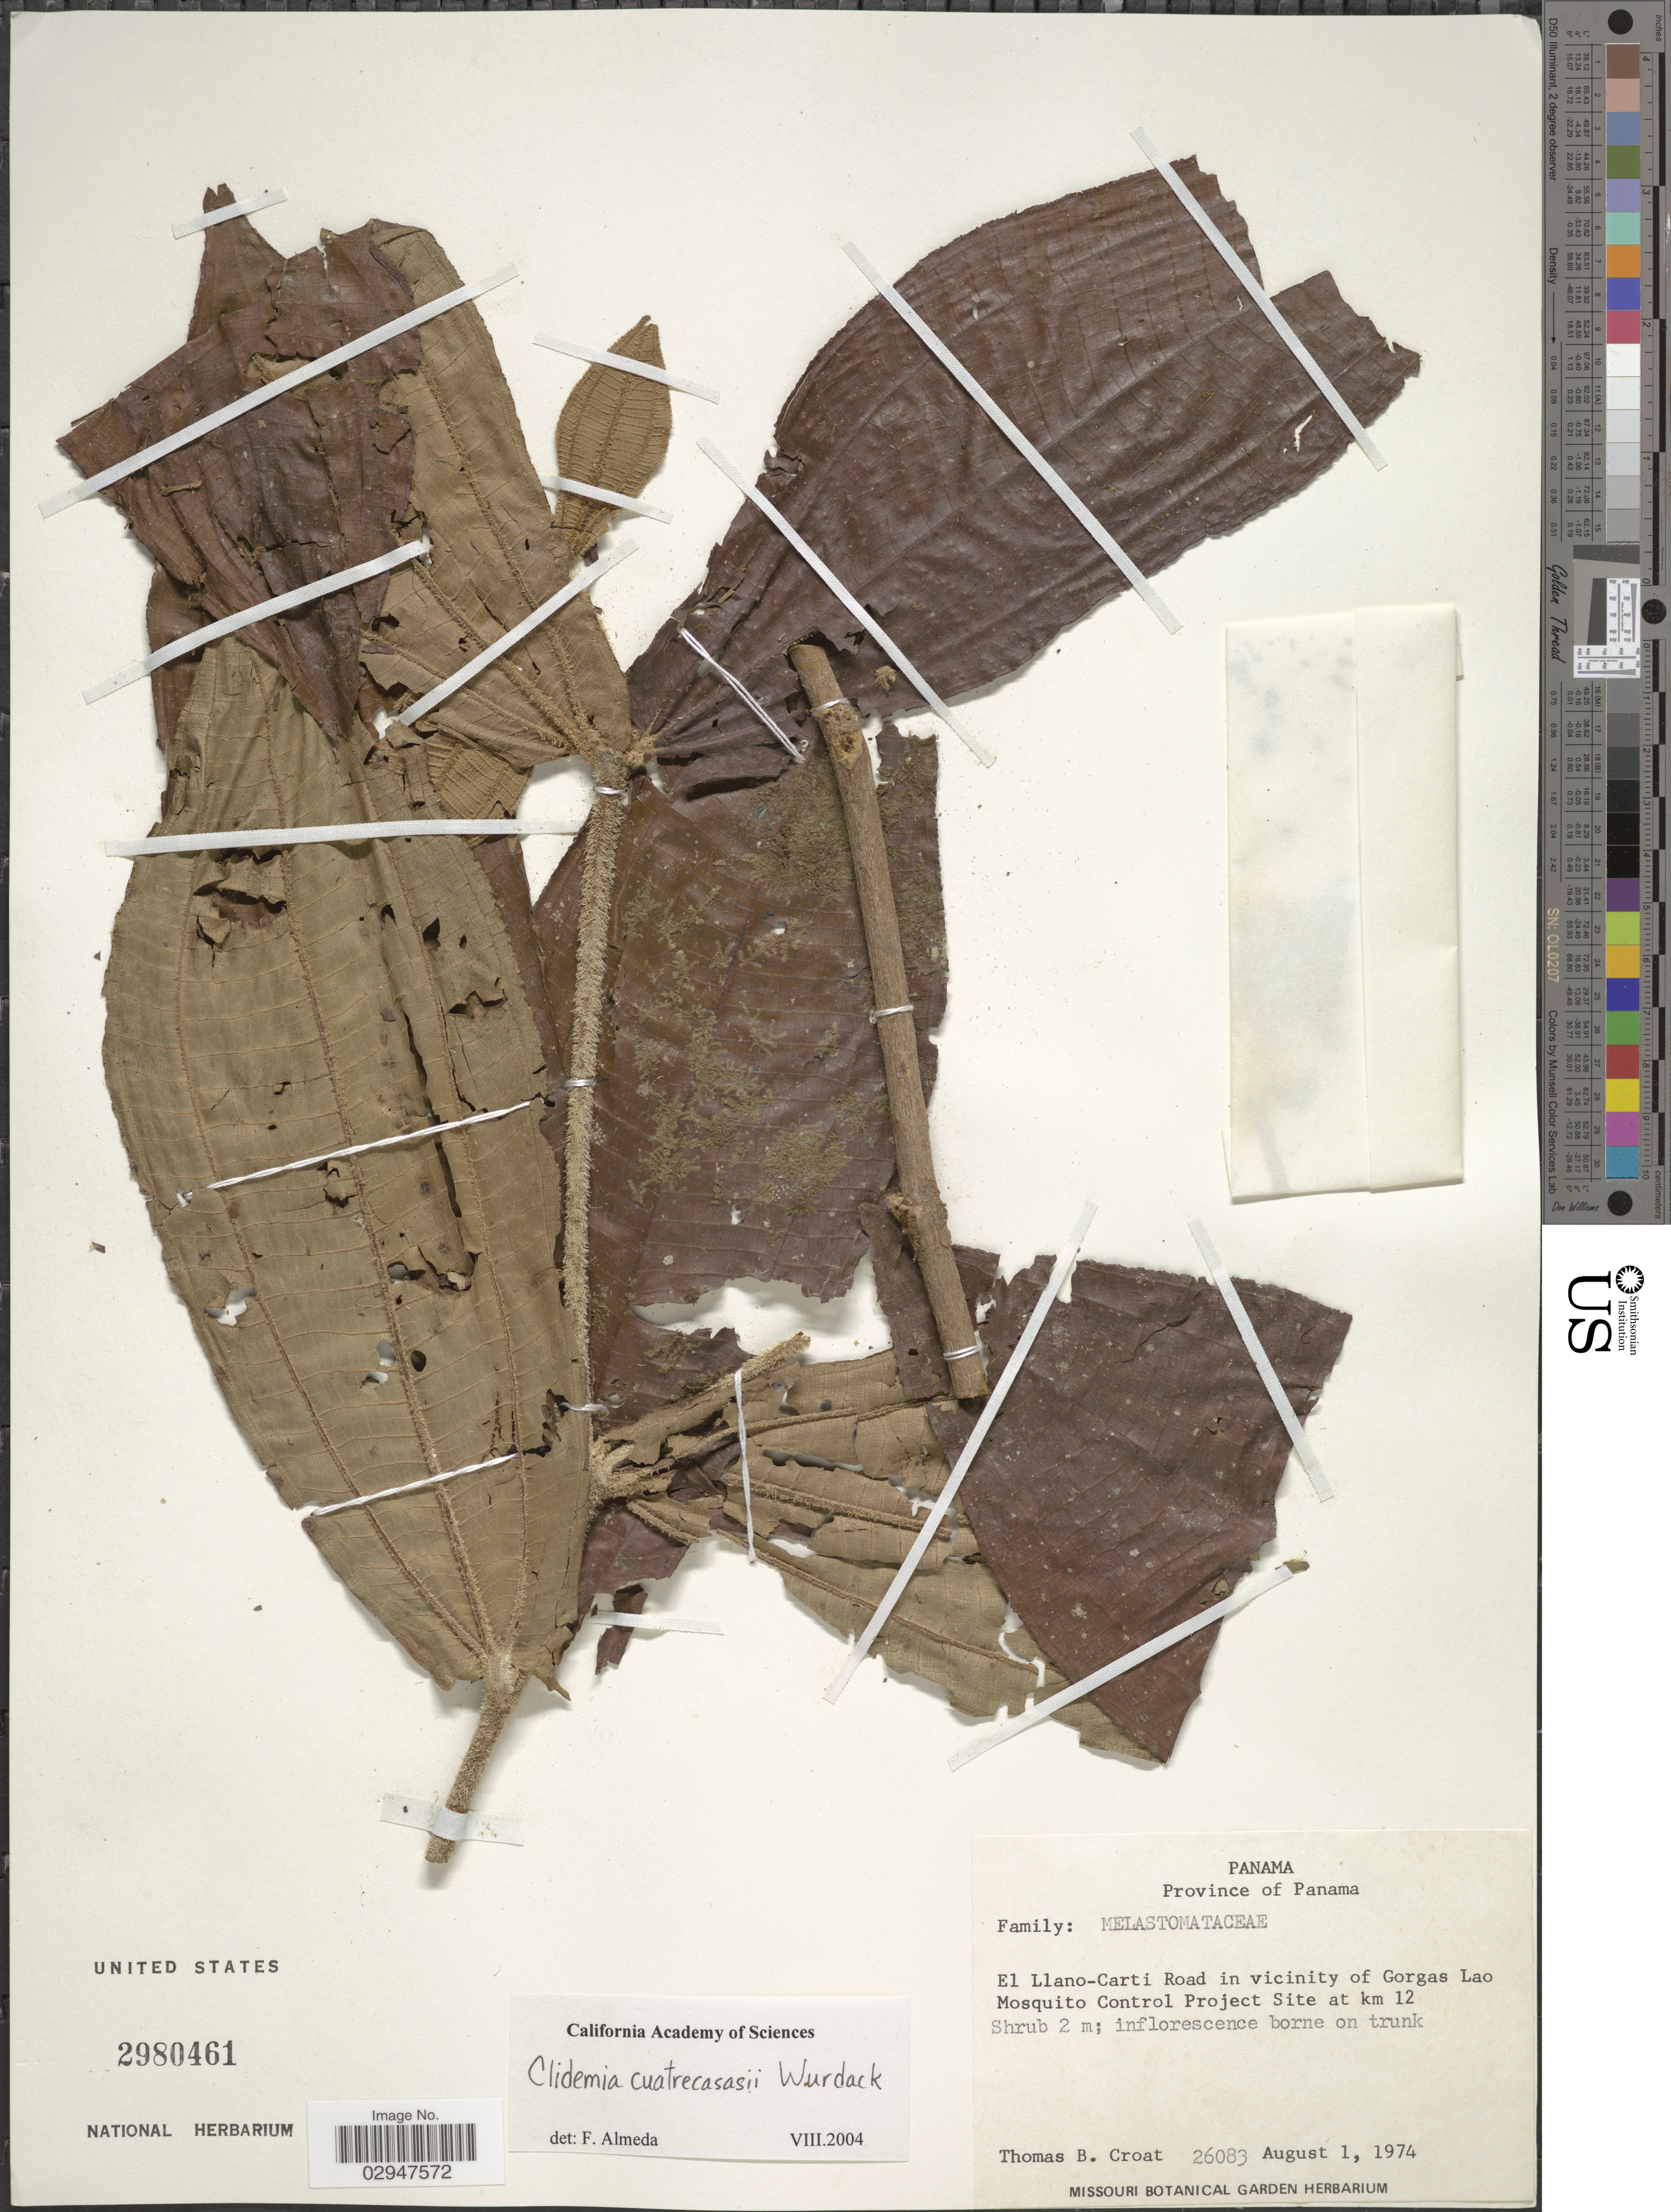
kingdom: Plantae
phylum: Tracheophyta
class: Magnoliopsida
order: Myrtales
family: Melastomataceae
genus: Clidemia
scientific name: Clidemia cuatrecasasii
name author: Wurdack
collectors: T. B. Croat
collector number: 26083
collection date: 1974-08-01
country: Panama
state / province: Panamá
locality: El Llano-Carti Road in vicinity of Gorgas Lao Mosquito Control Project Site at km 12.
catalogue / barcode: US 2980461